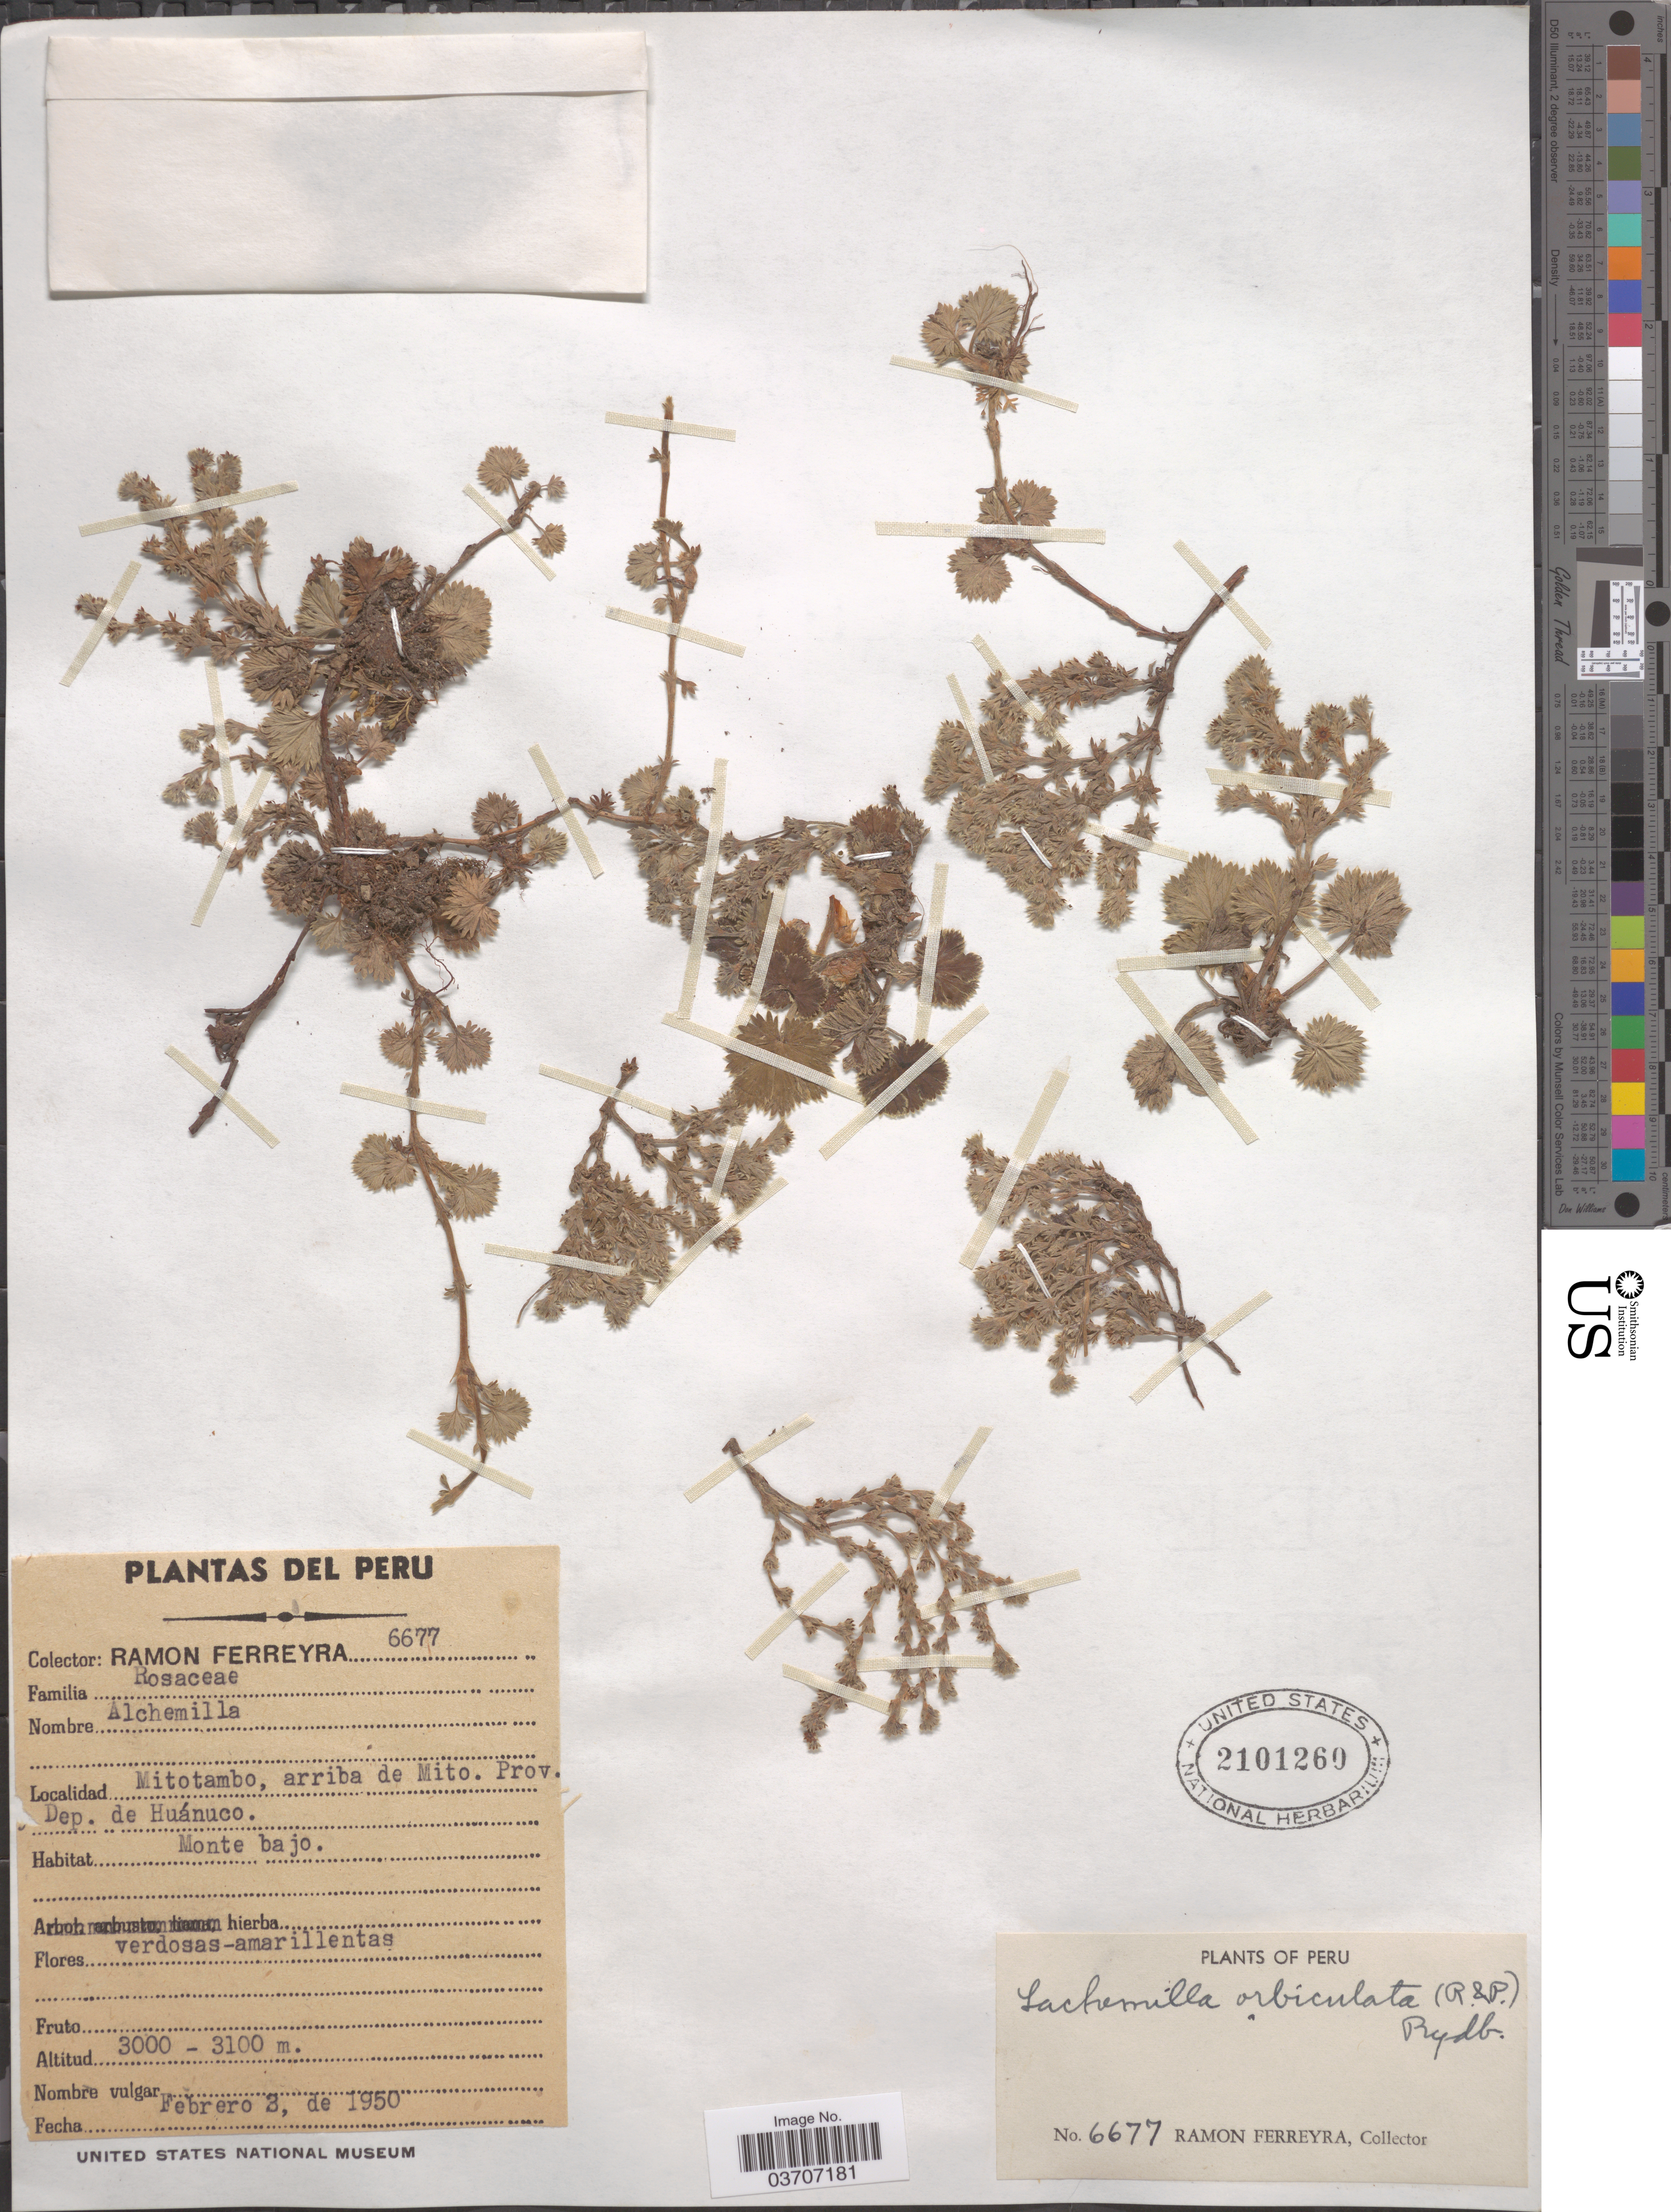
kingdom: Plantae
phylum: Tracheophyta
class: Magnoliopsida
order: Rosales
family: Rosaceae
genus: Lachemilla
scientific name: Lachemilla orbiculata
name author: (Ruiz & Pav.) Rydb.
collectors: R. A. Ferreyra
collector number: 6677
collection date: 1950-02-03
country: Peru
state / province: Huánuco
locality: Mitotambo, arriba de Mito. Prov. Dep. de Huánuco.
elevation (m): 3000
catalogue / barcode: US 2101260